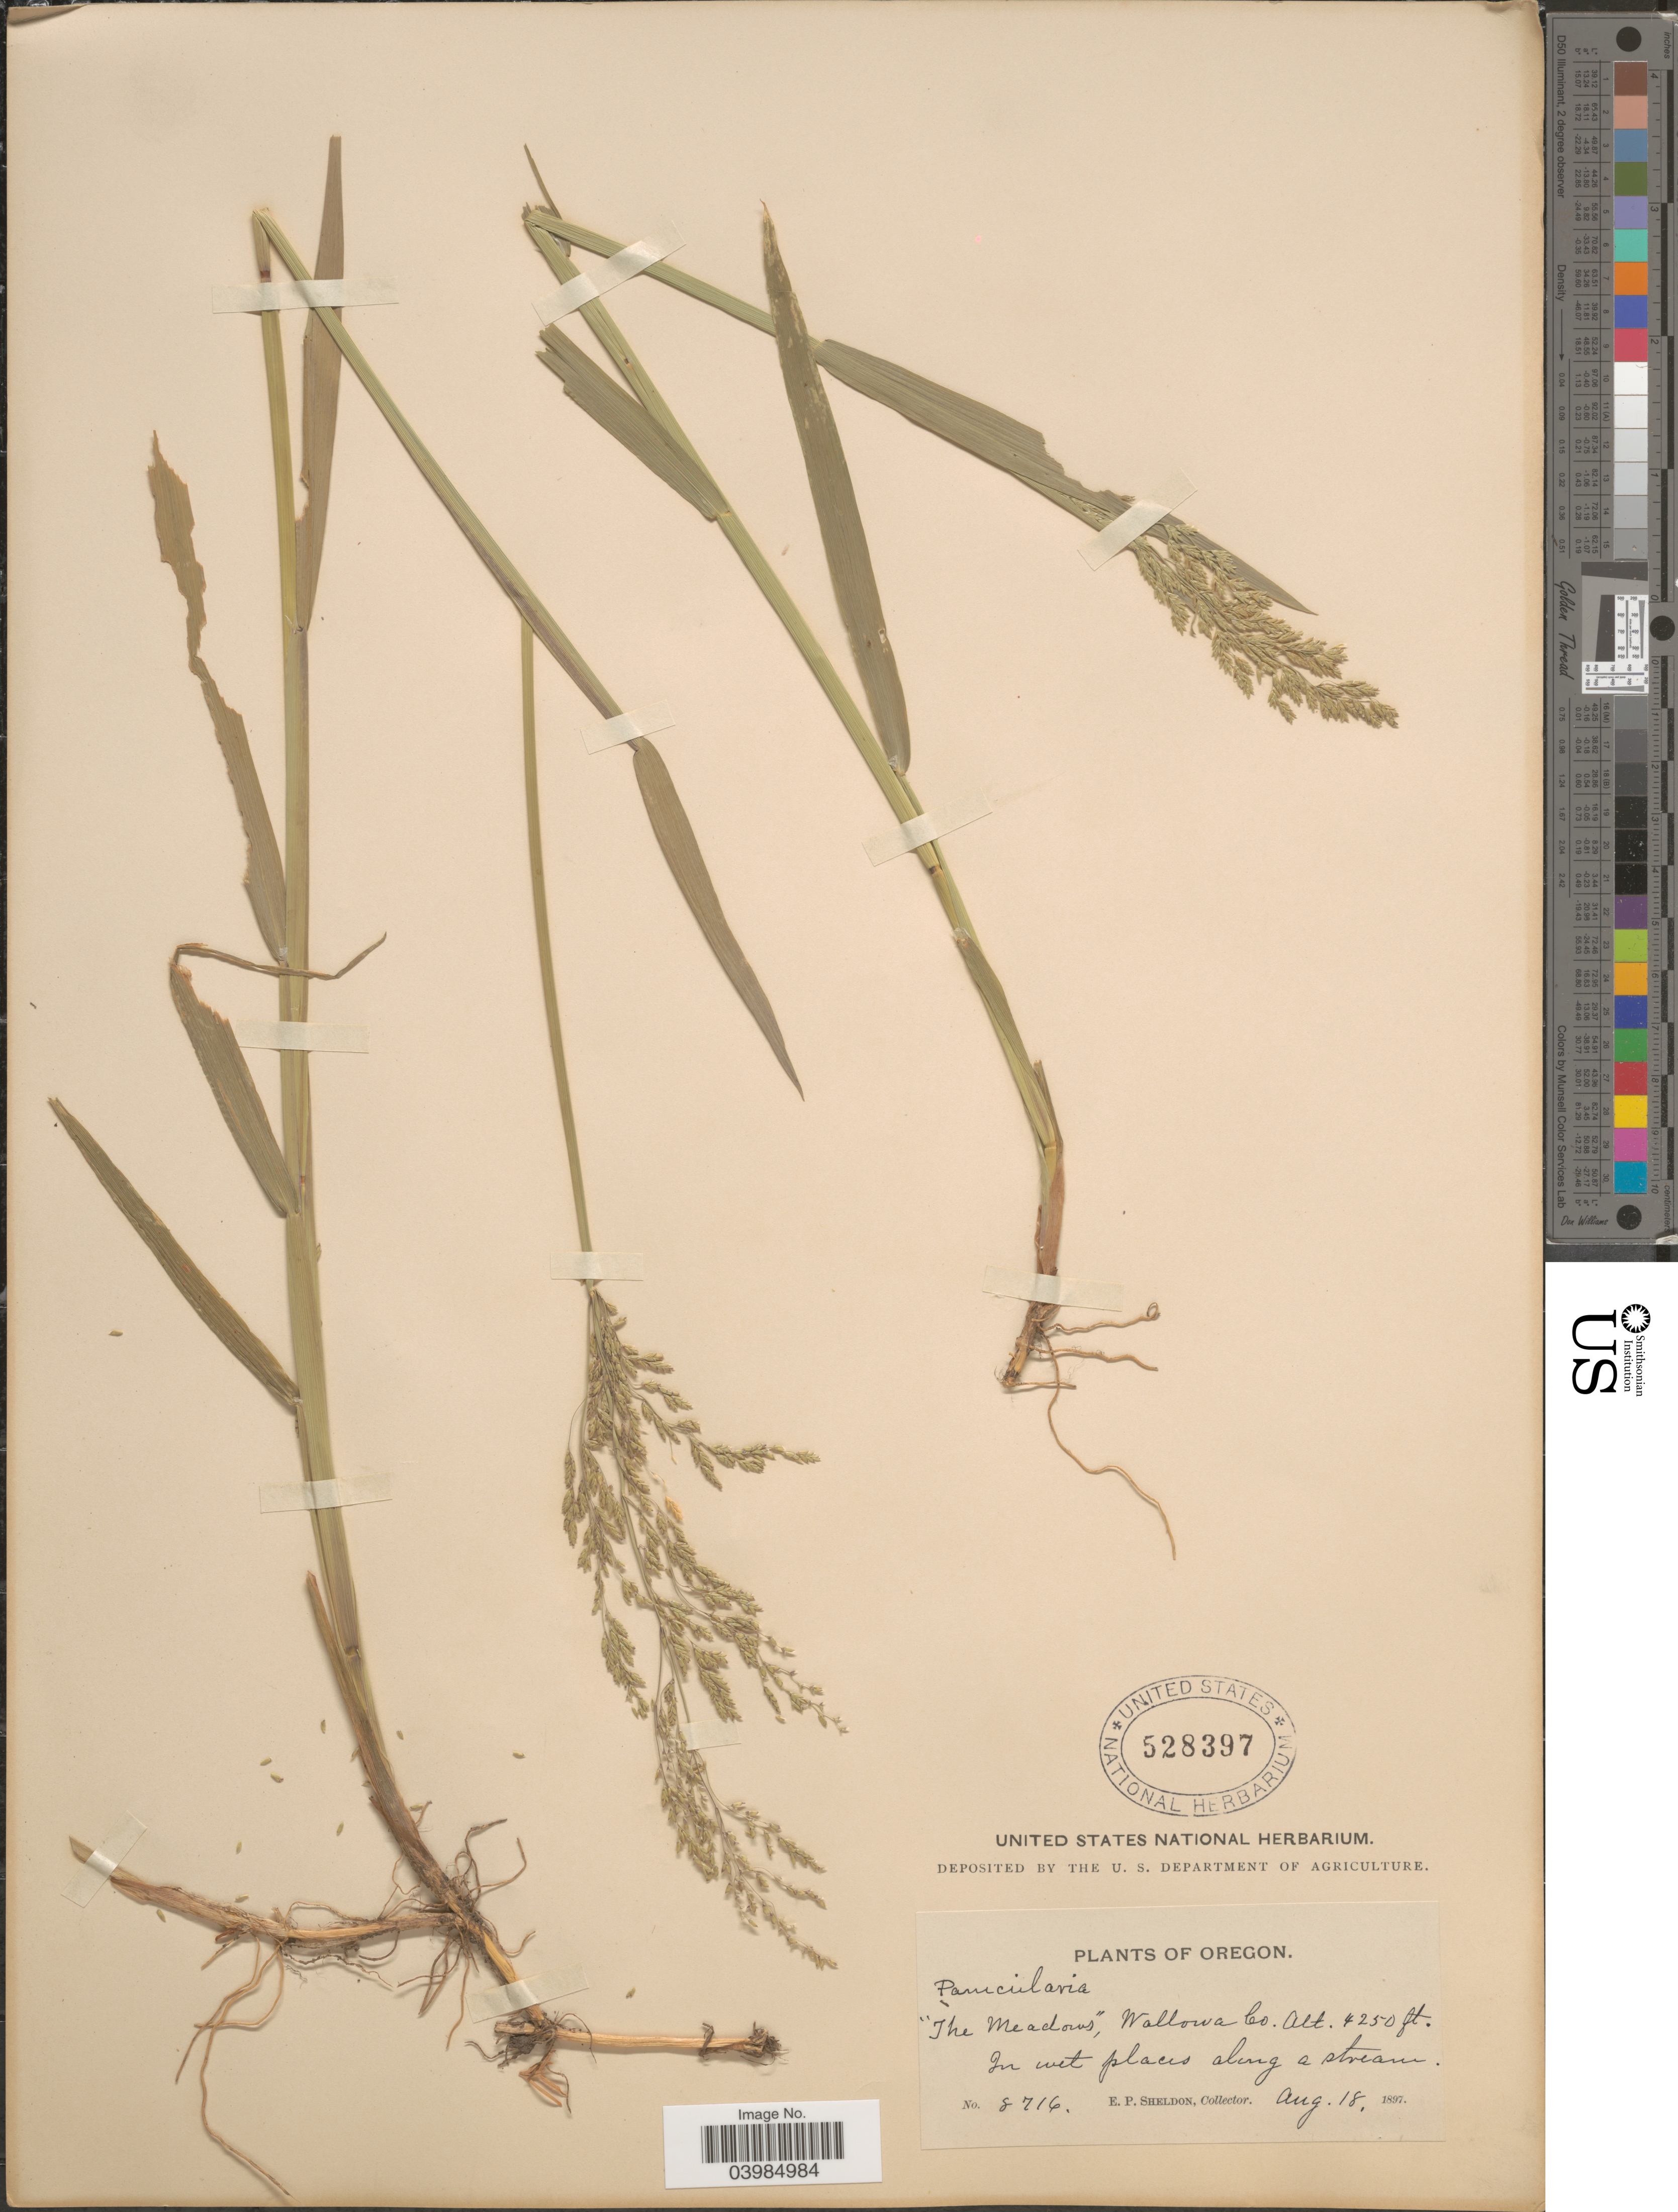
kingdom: Plantae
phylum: Tracheophyta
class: Liliopsida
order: Poales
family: Poaceae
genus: Glyceria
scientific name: Glyceria sp.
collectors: E. P. Sheldon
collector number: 8716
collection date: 1897-08-18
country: United States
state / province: Oregon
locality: The Meadows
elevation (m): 1295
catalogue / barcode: US 528397